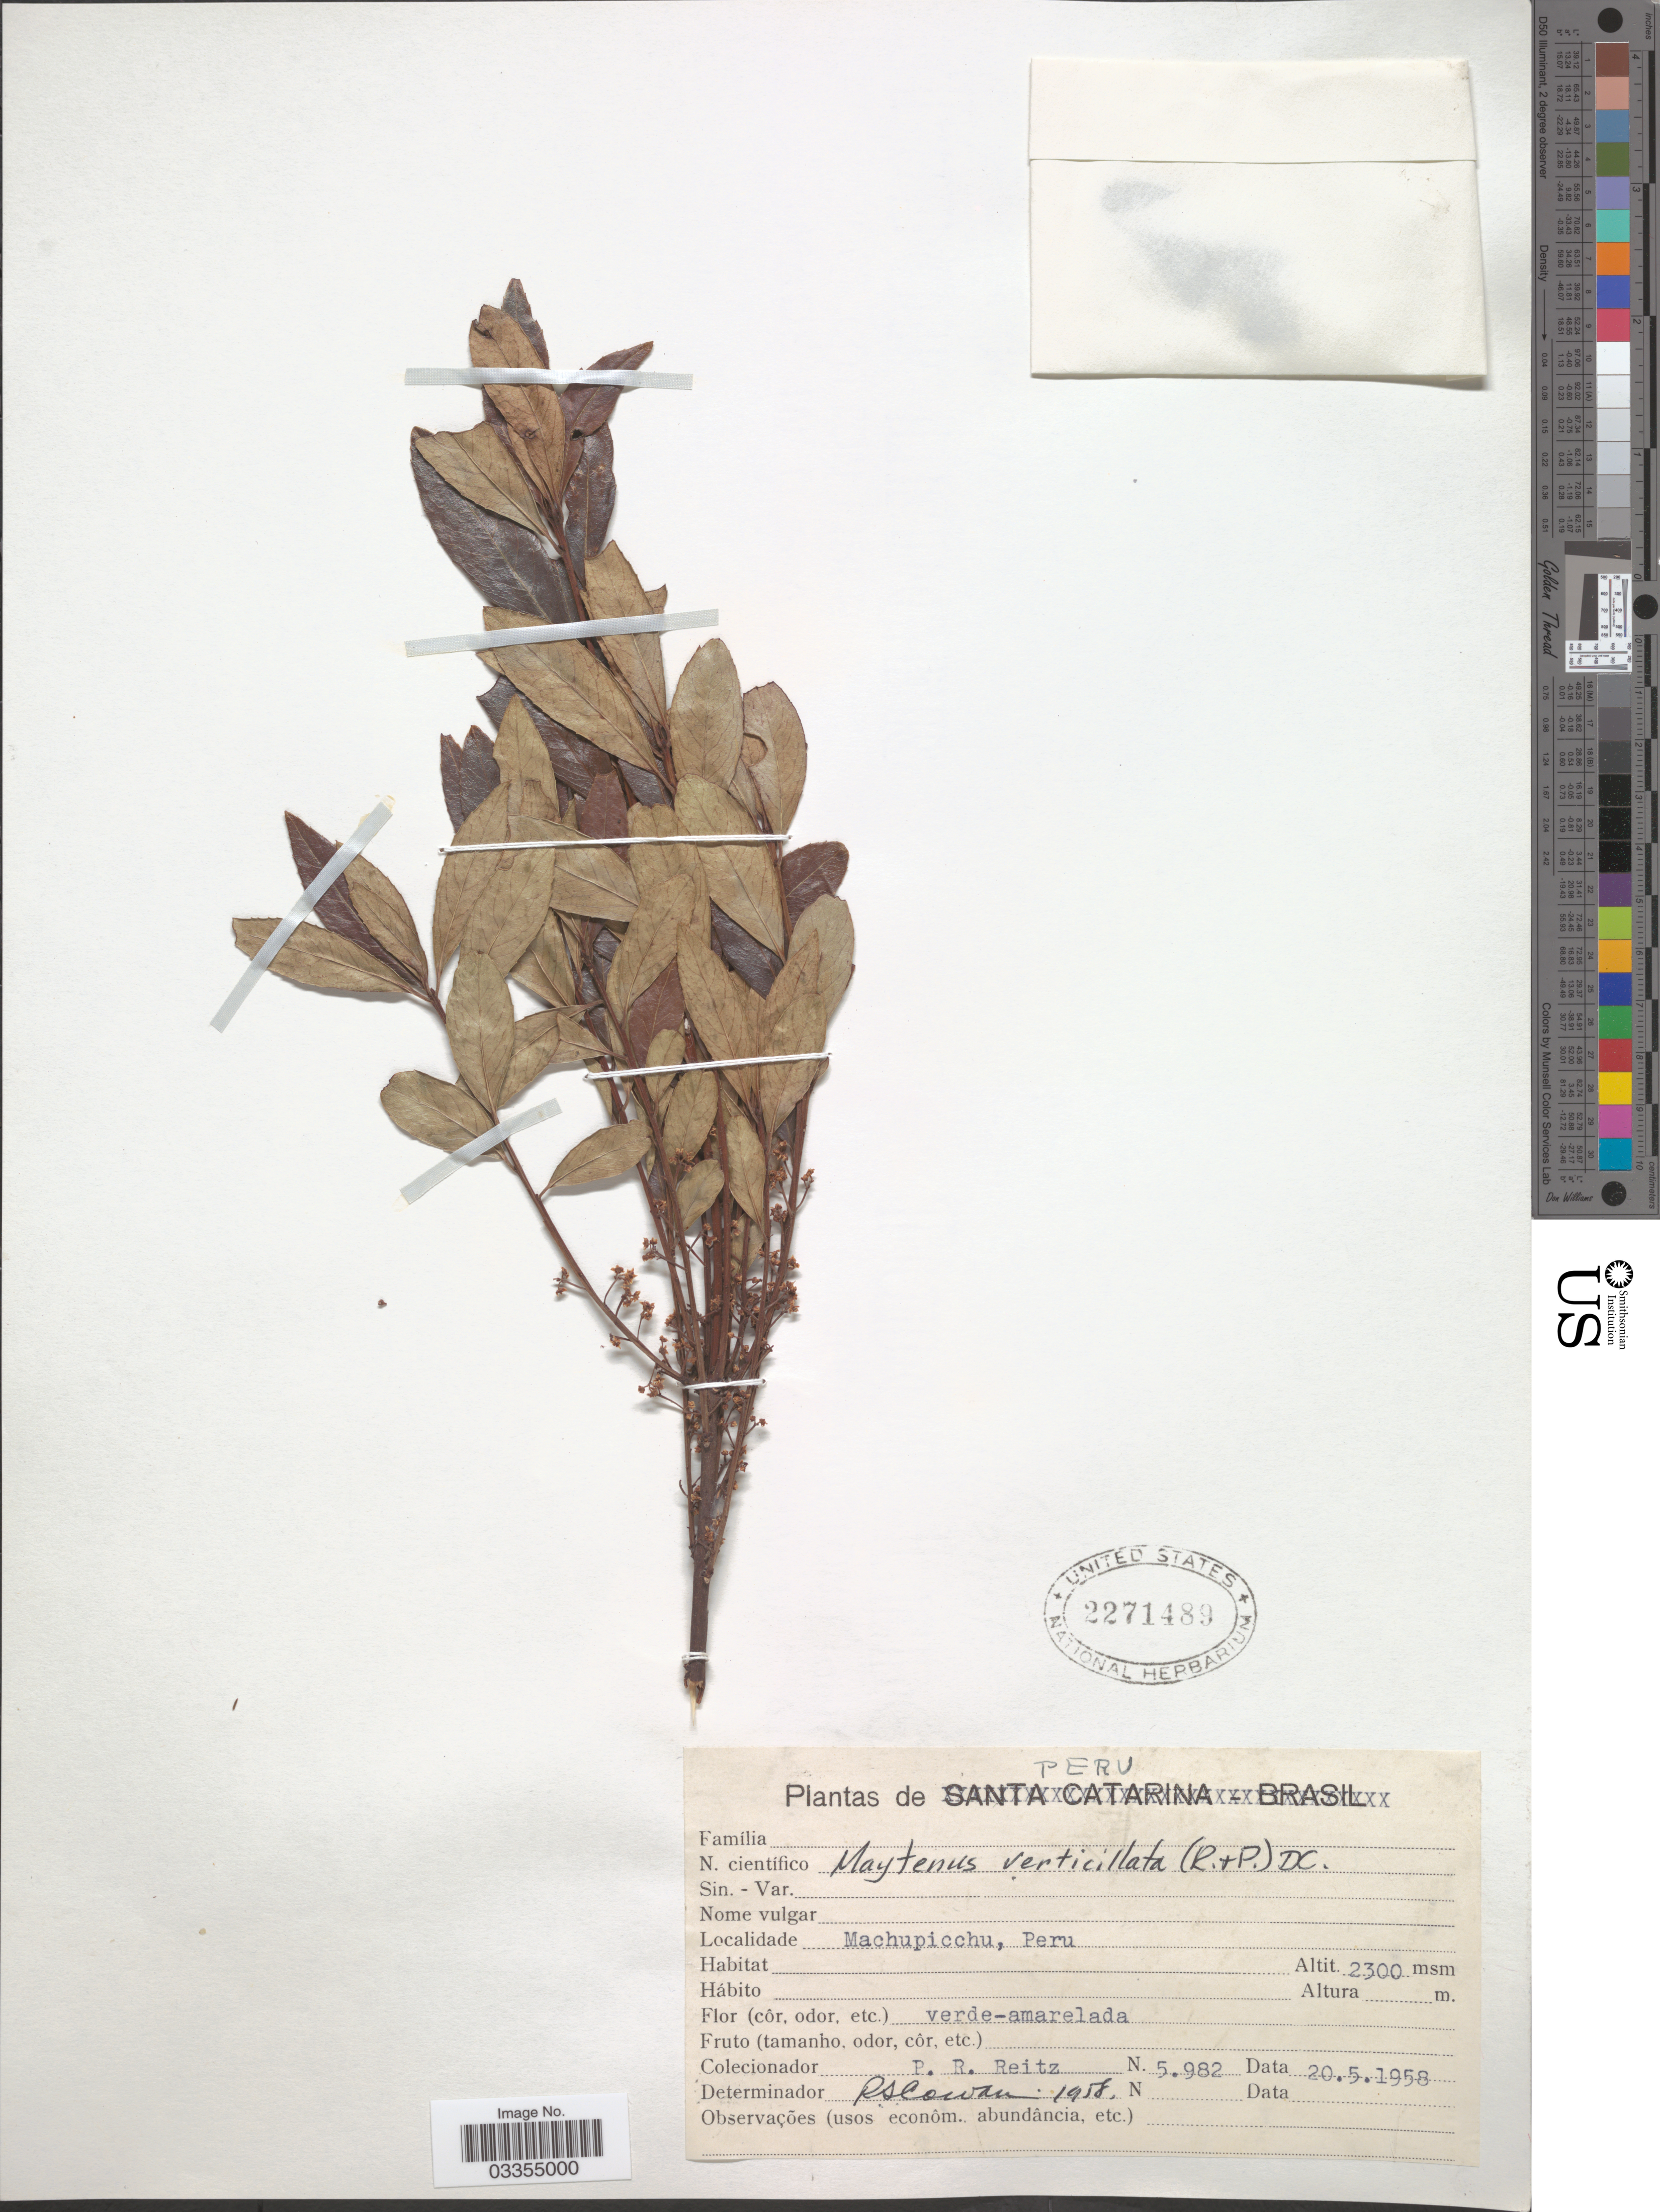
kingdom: Plantae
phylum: Tracheophyta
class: Magnoliopsida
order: Celastrales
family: Celastraceae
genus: Maytenus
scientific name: Maytenus verticillata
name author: (Ruiz & Pav.) DC.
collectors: R. Reitz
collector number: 5982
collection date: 1958-05-20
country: Peru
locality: Machupicchu.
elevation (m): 2300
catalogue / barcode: US 2271489